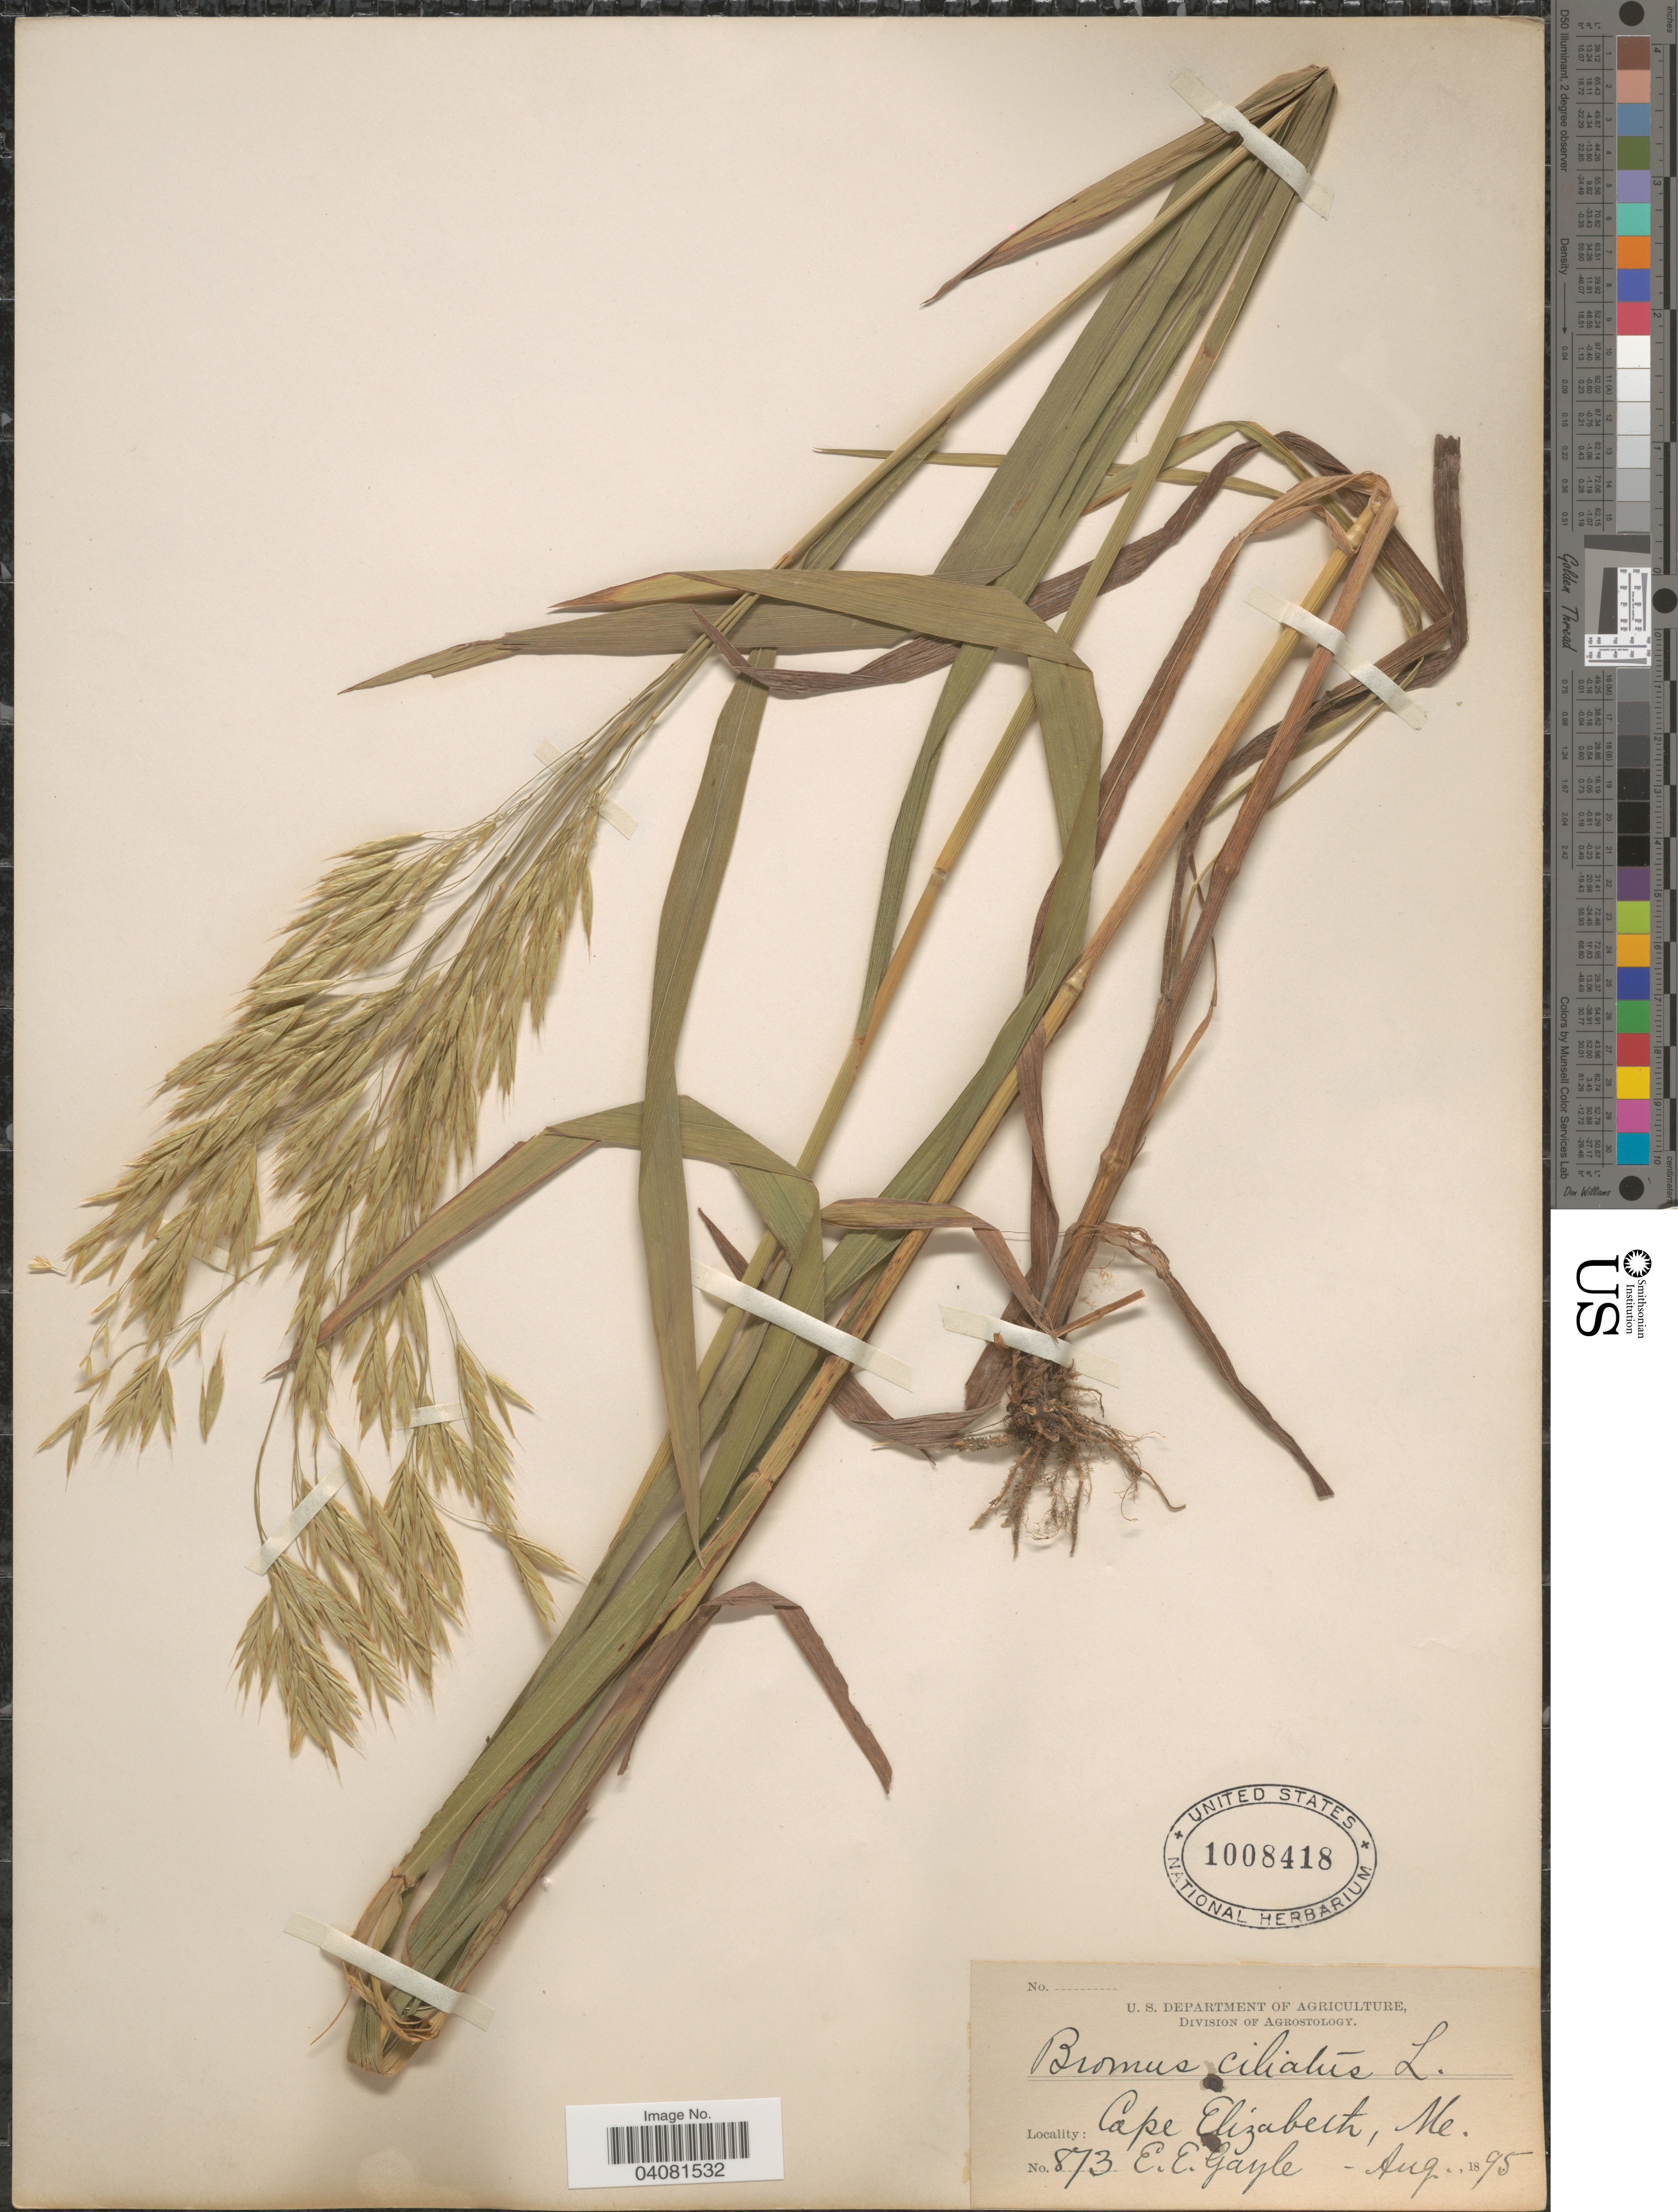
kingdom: Plantae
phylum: Tracheophyta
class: Liliopsida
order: Poales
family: Poaceae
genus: Bromus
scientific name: Bromus ciliatus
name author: L.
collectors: E. Gayle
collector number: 873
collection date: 1895-08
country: United States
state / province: Maine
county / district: Cumberland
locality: Cape Elizabeth.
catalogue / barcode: US 1008418